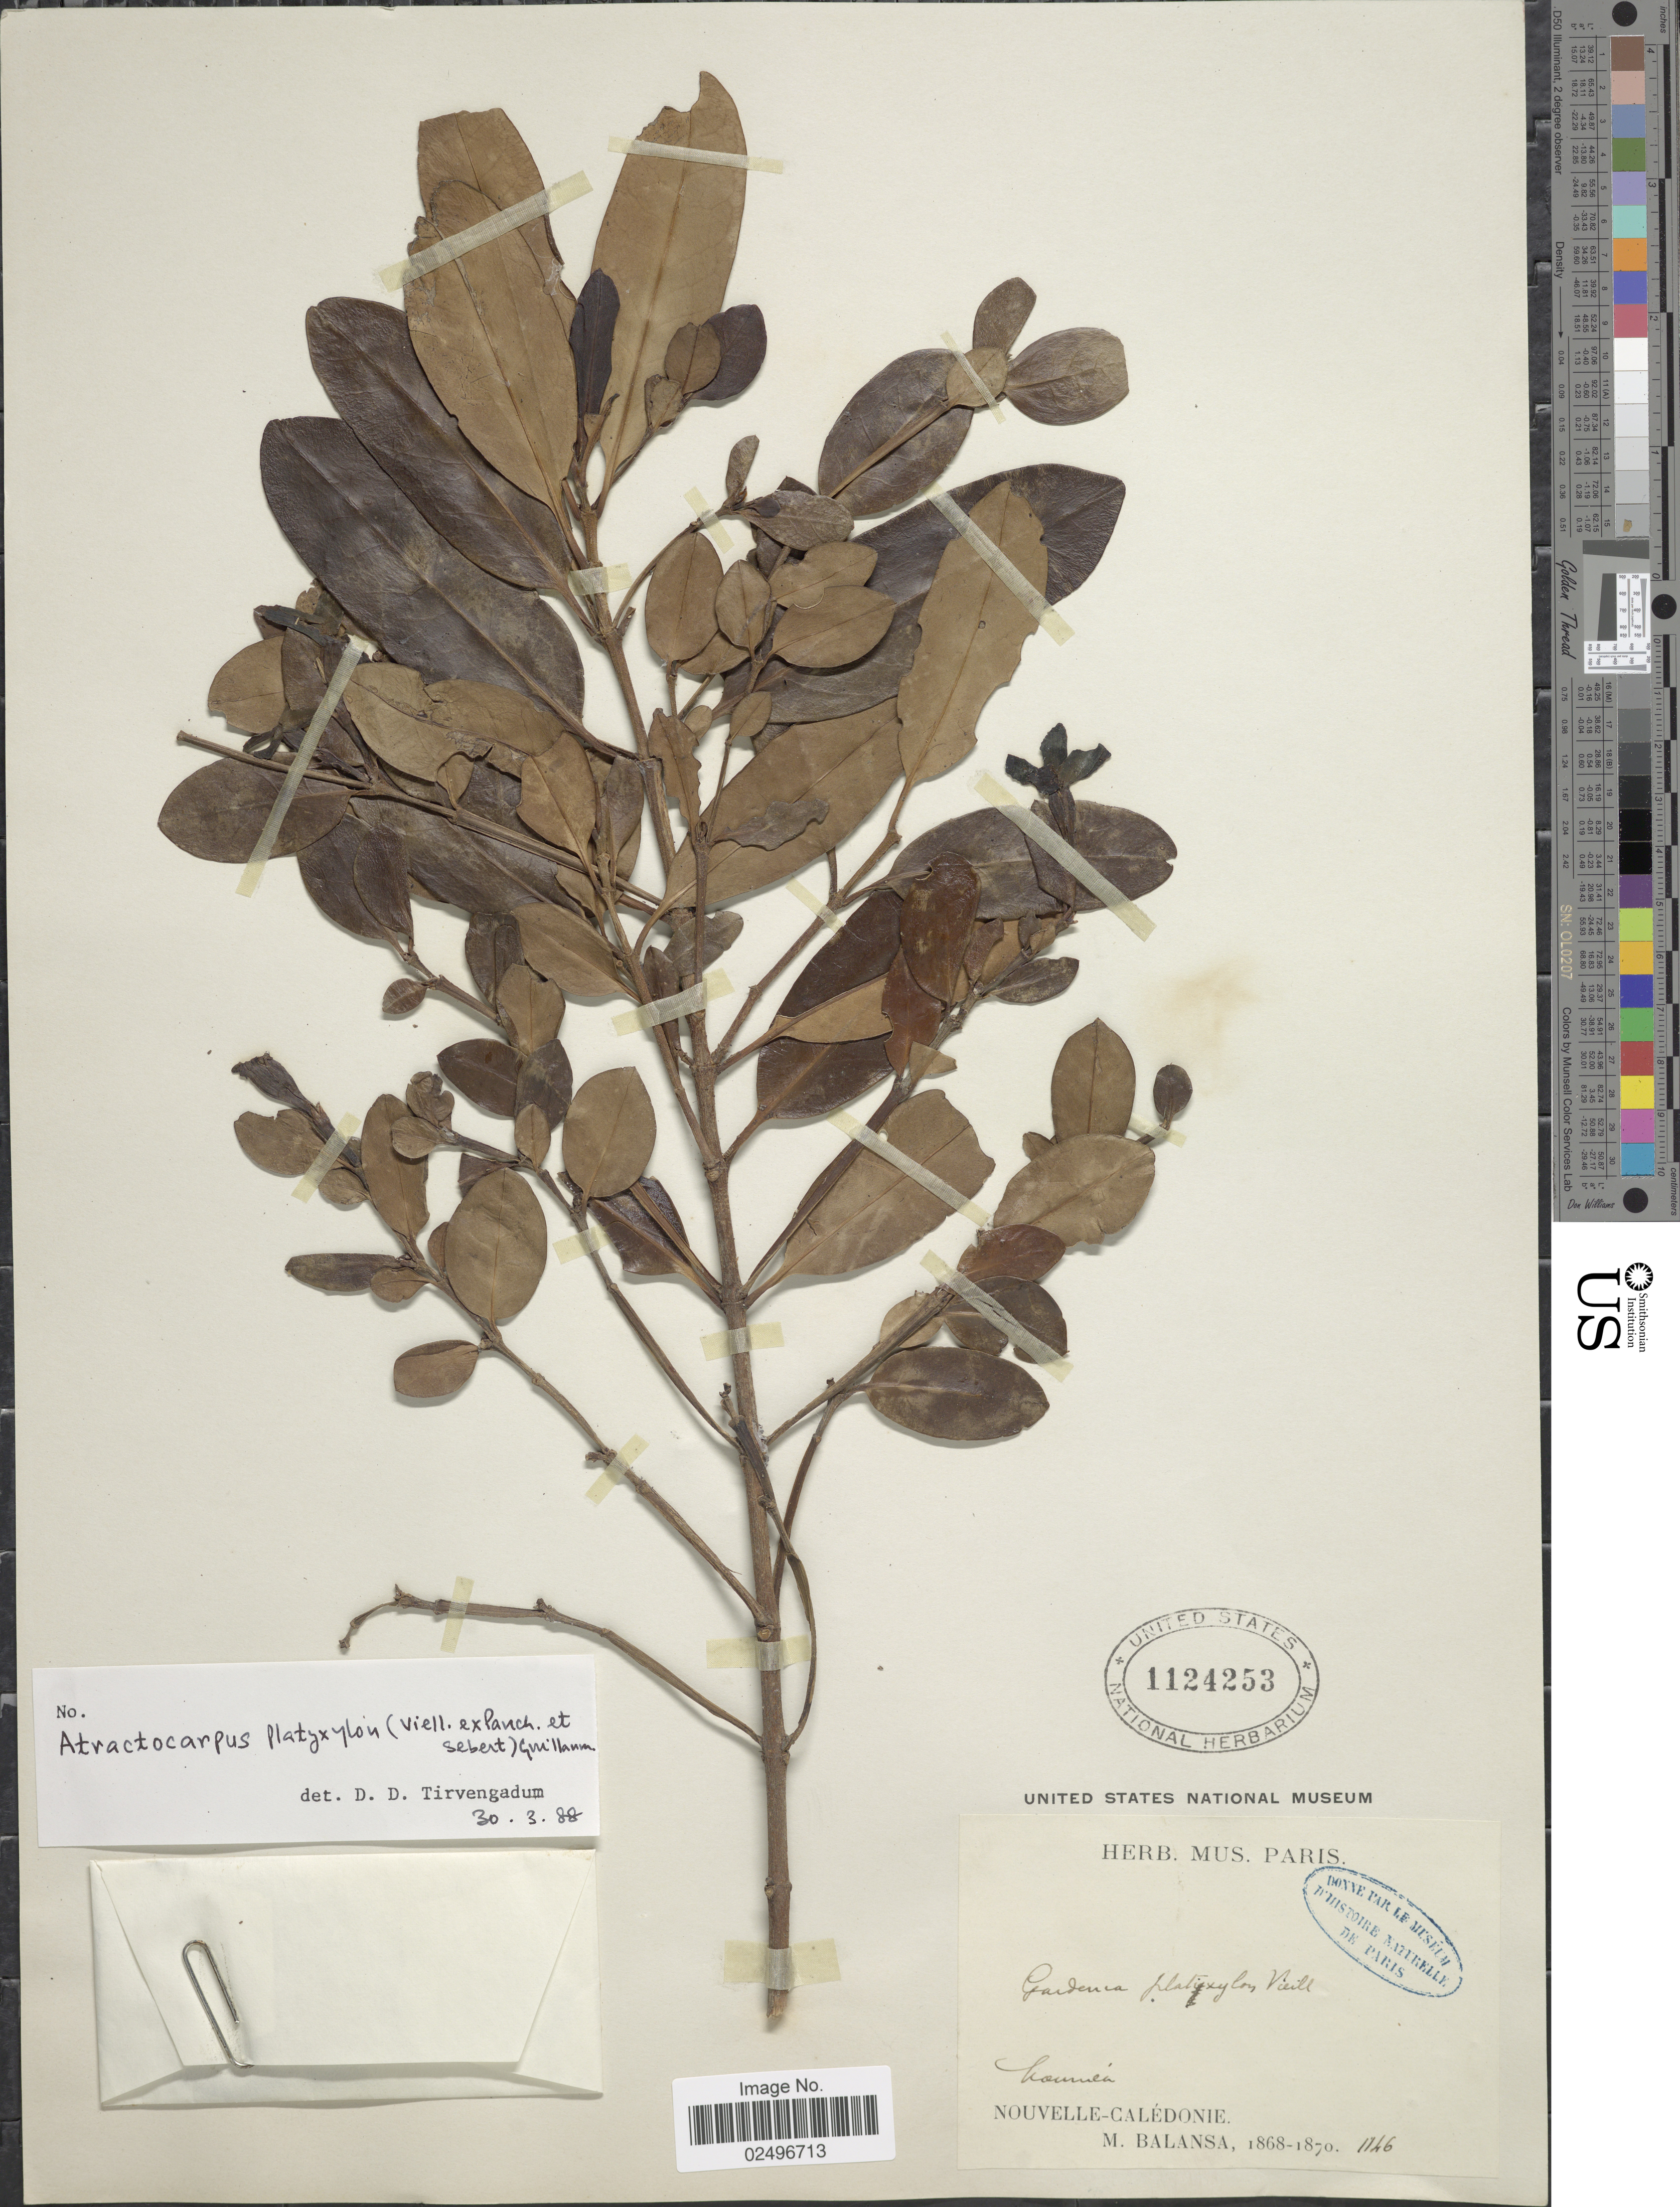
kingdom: Plantae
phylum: Tracheophyta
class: Magnoliopsida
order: Gentianales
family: Rubiaceae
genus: Atractocarpus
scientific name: Atractocarpus platyxylon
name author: (Vieill. ex Pancher & Sebert) Guillaumin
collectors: B. Balansa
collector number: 1146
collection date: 1868/1870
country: New Caledonia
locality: Noumea, Nouvelle-Caledonie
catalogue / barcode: US 1124253